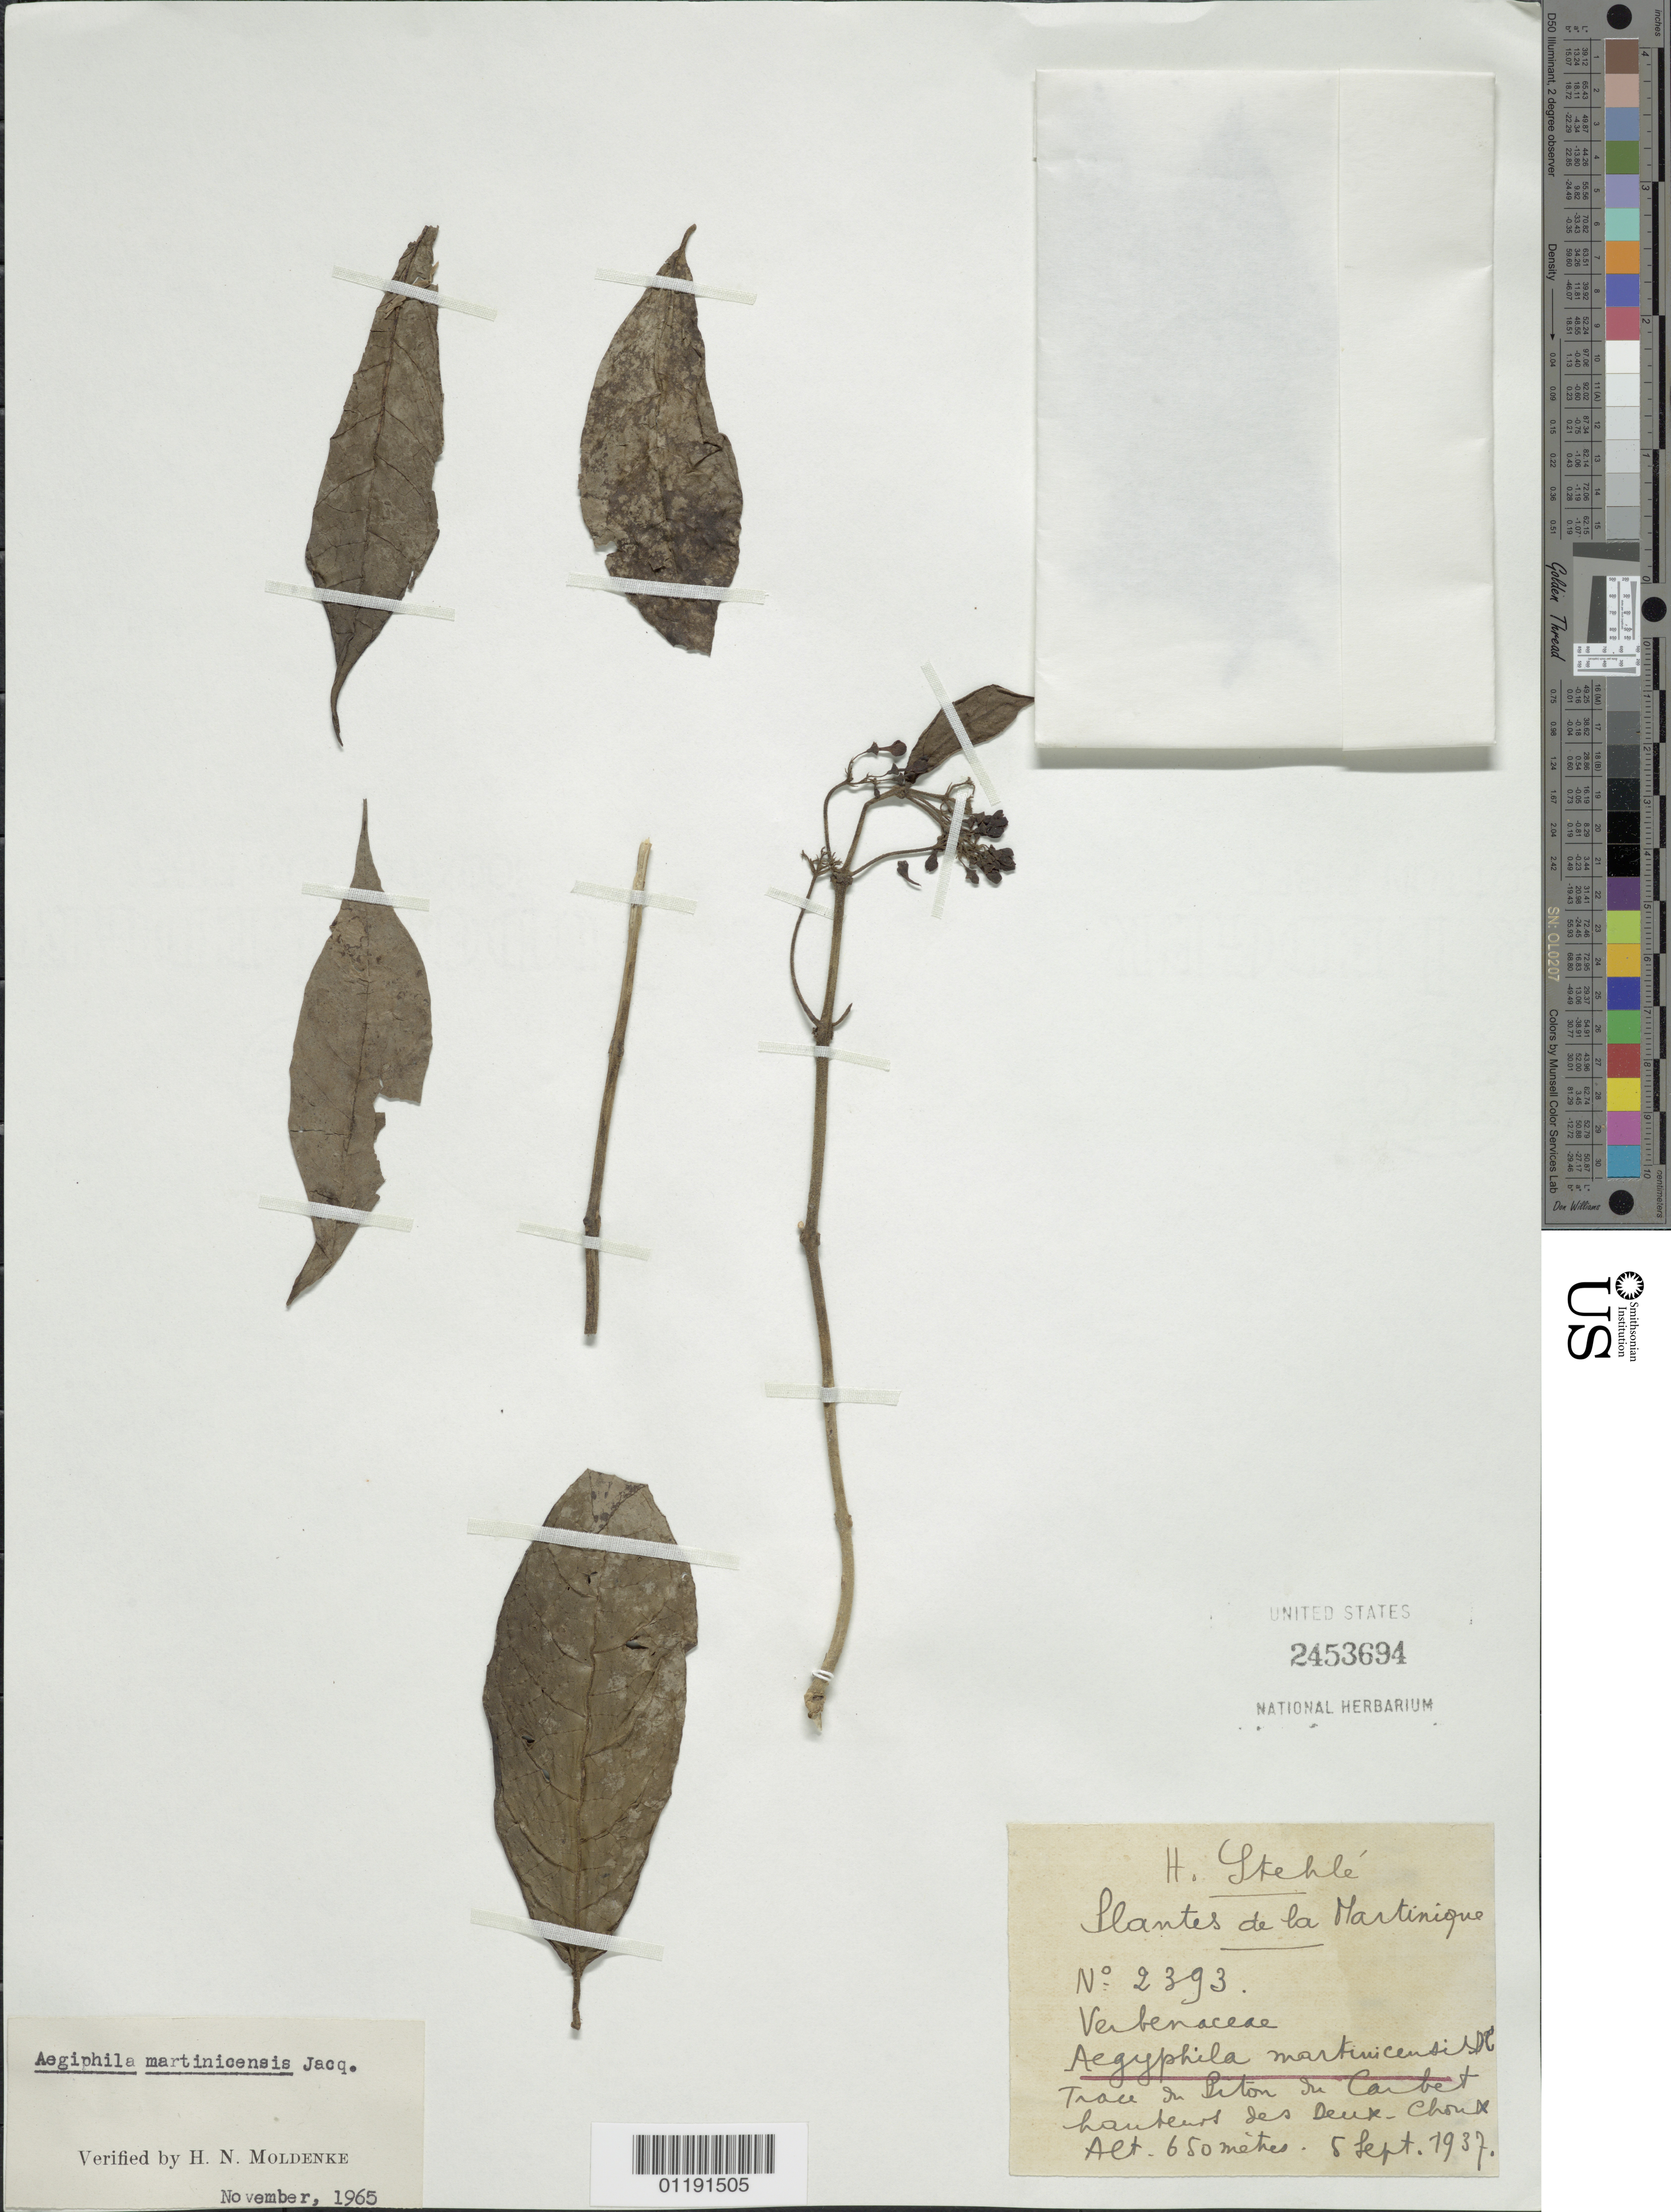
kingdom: Plantae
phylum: Tracheophyta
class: Magnoliopsida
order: Lamiales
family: Lamiaceae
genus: Aegiphila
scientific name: Aegiphila martinicensis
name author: Jacq.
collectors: H. Stehlé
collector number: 2393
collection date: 1937-09-05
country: Martinique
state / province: Saint-Pierre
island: Martinique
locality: Carbet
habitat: Peak by trail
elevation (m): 650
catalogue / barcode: US 2453694